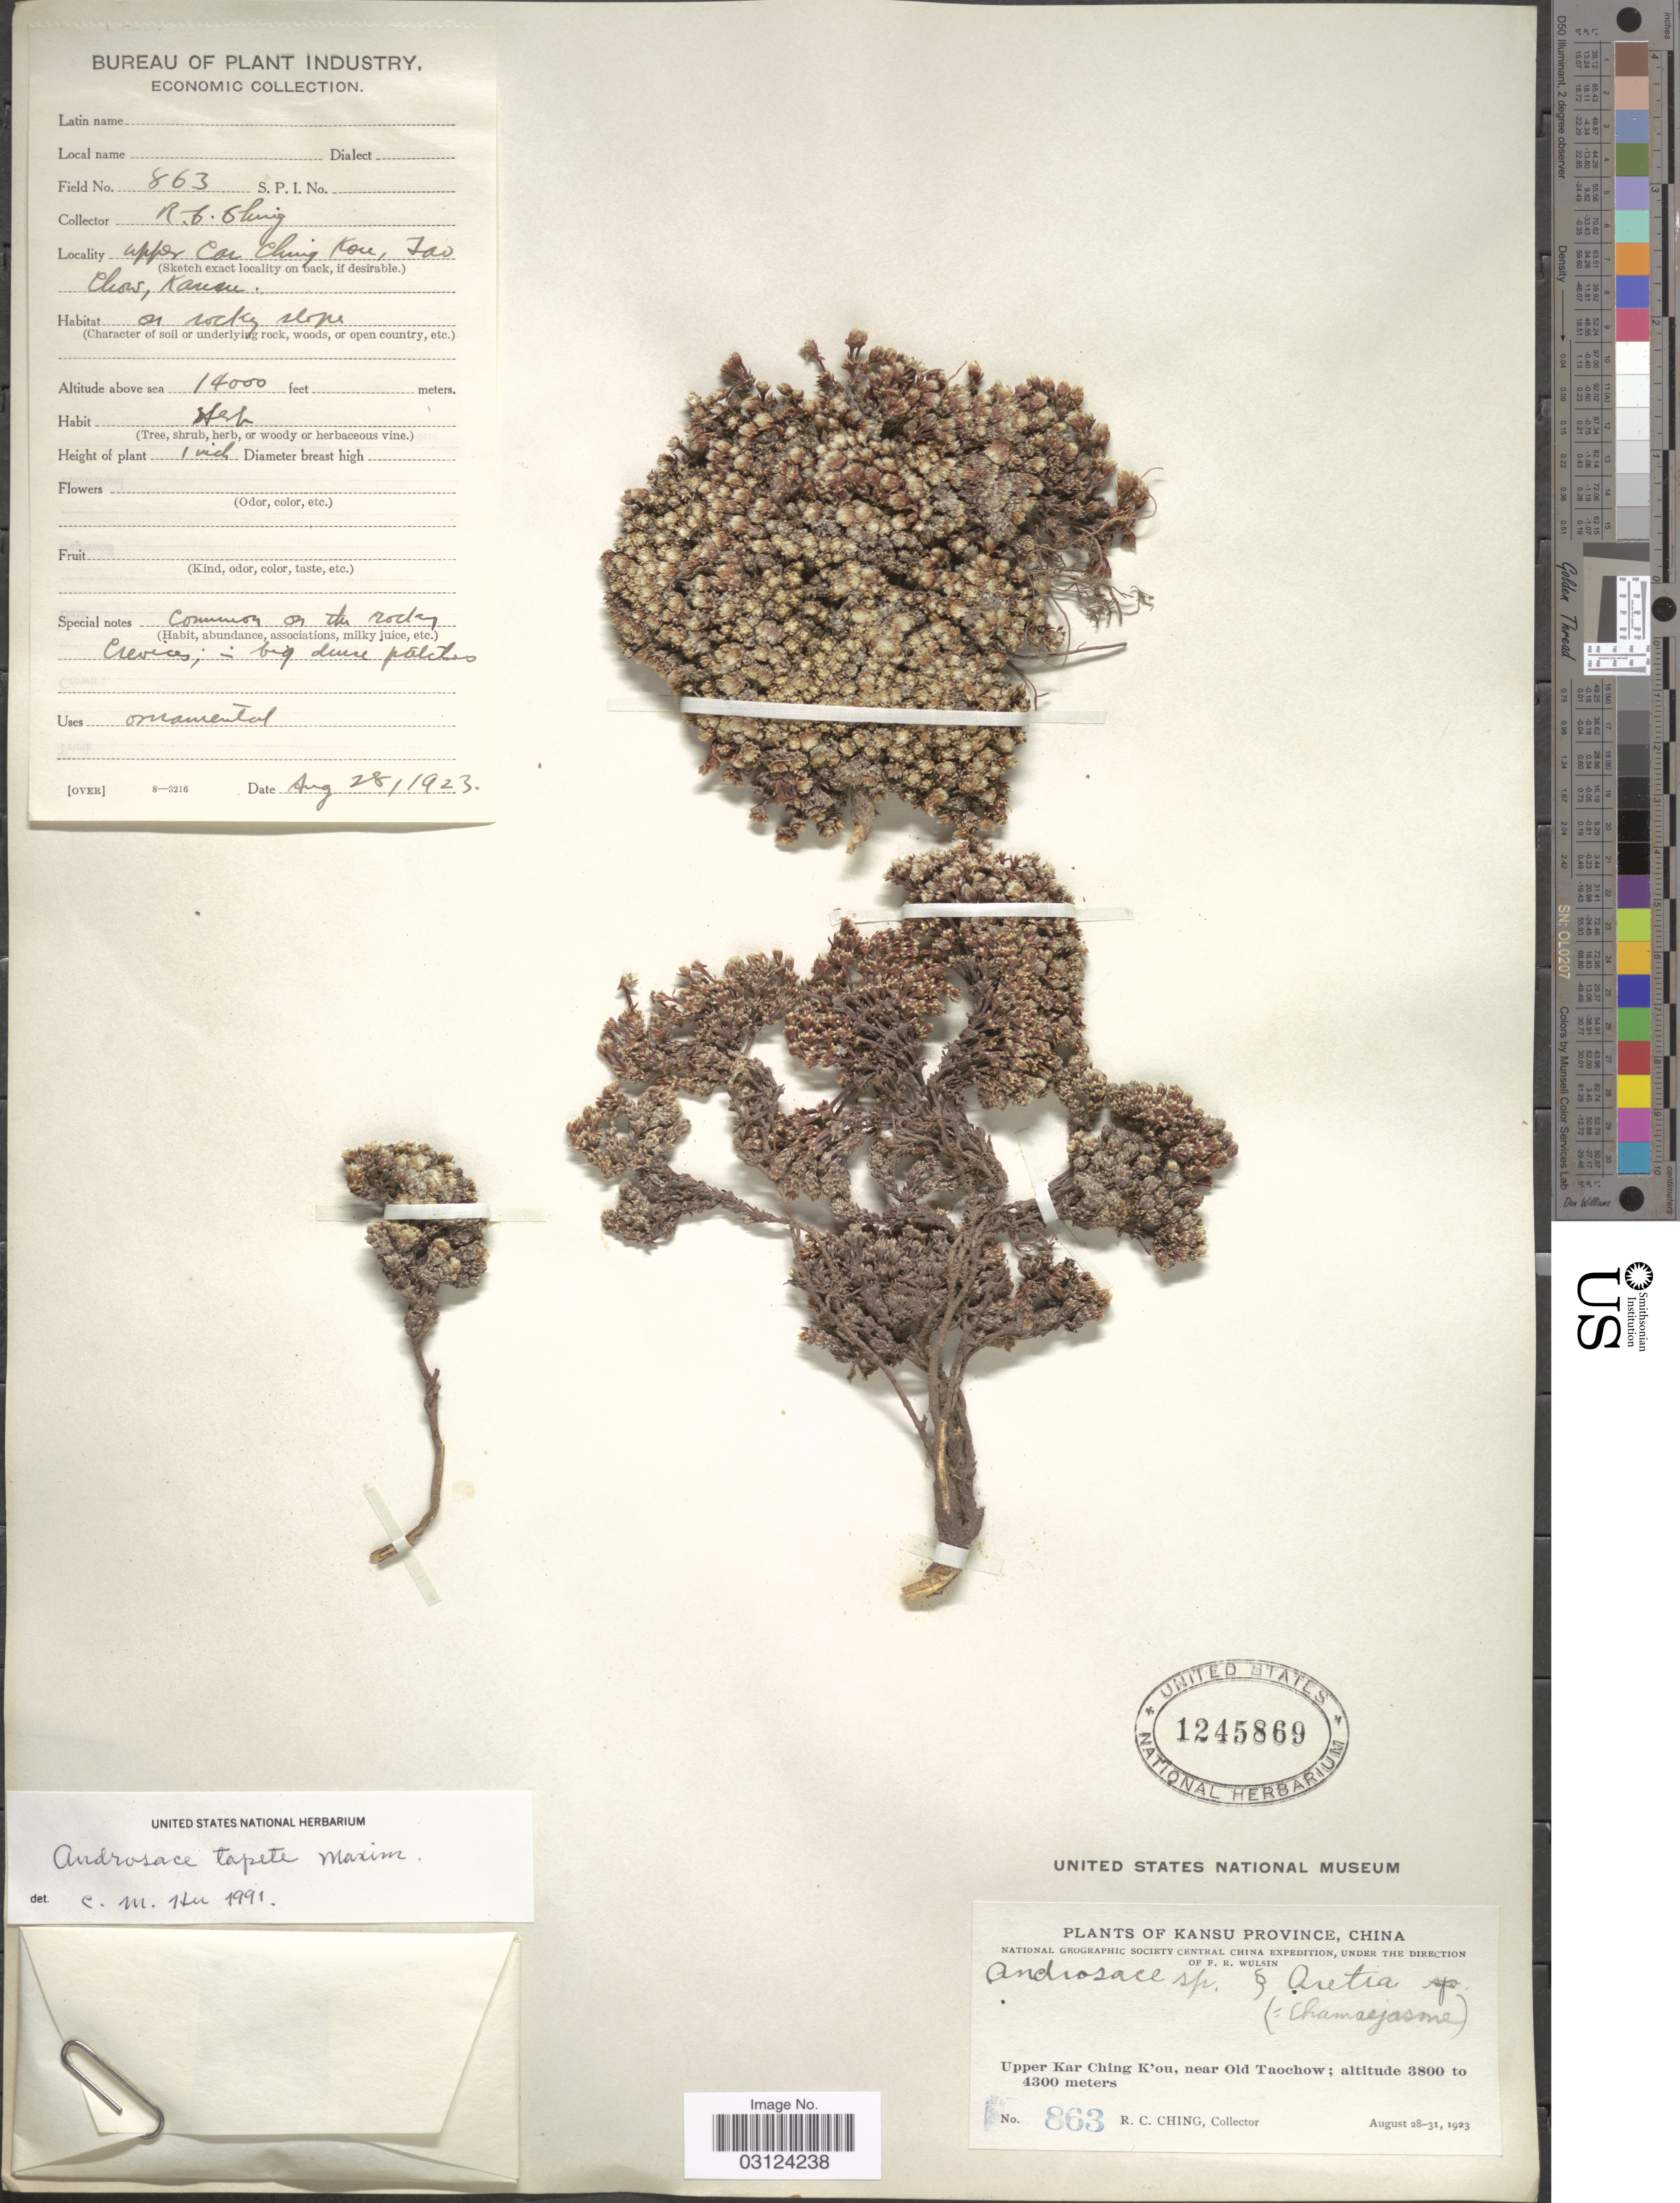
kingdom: Plantae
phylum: Tracheophyta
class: Magnoliopsida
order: Ericales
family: Primulaceae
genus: Androsace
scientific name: Androsace tapete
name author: Maxim.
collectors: R. C. Ching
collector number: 863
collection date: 1923-08-28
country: China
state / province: Gansu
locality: Kansu Province, Upper Kar Ching K'ou, near Old Taochow.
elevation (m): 4267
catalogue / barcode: US 1245869